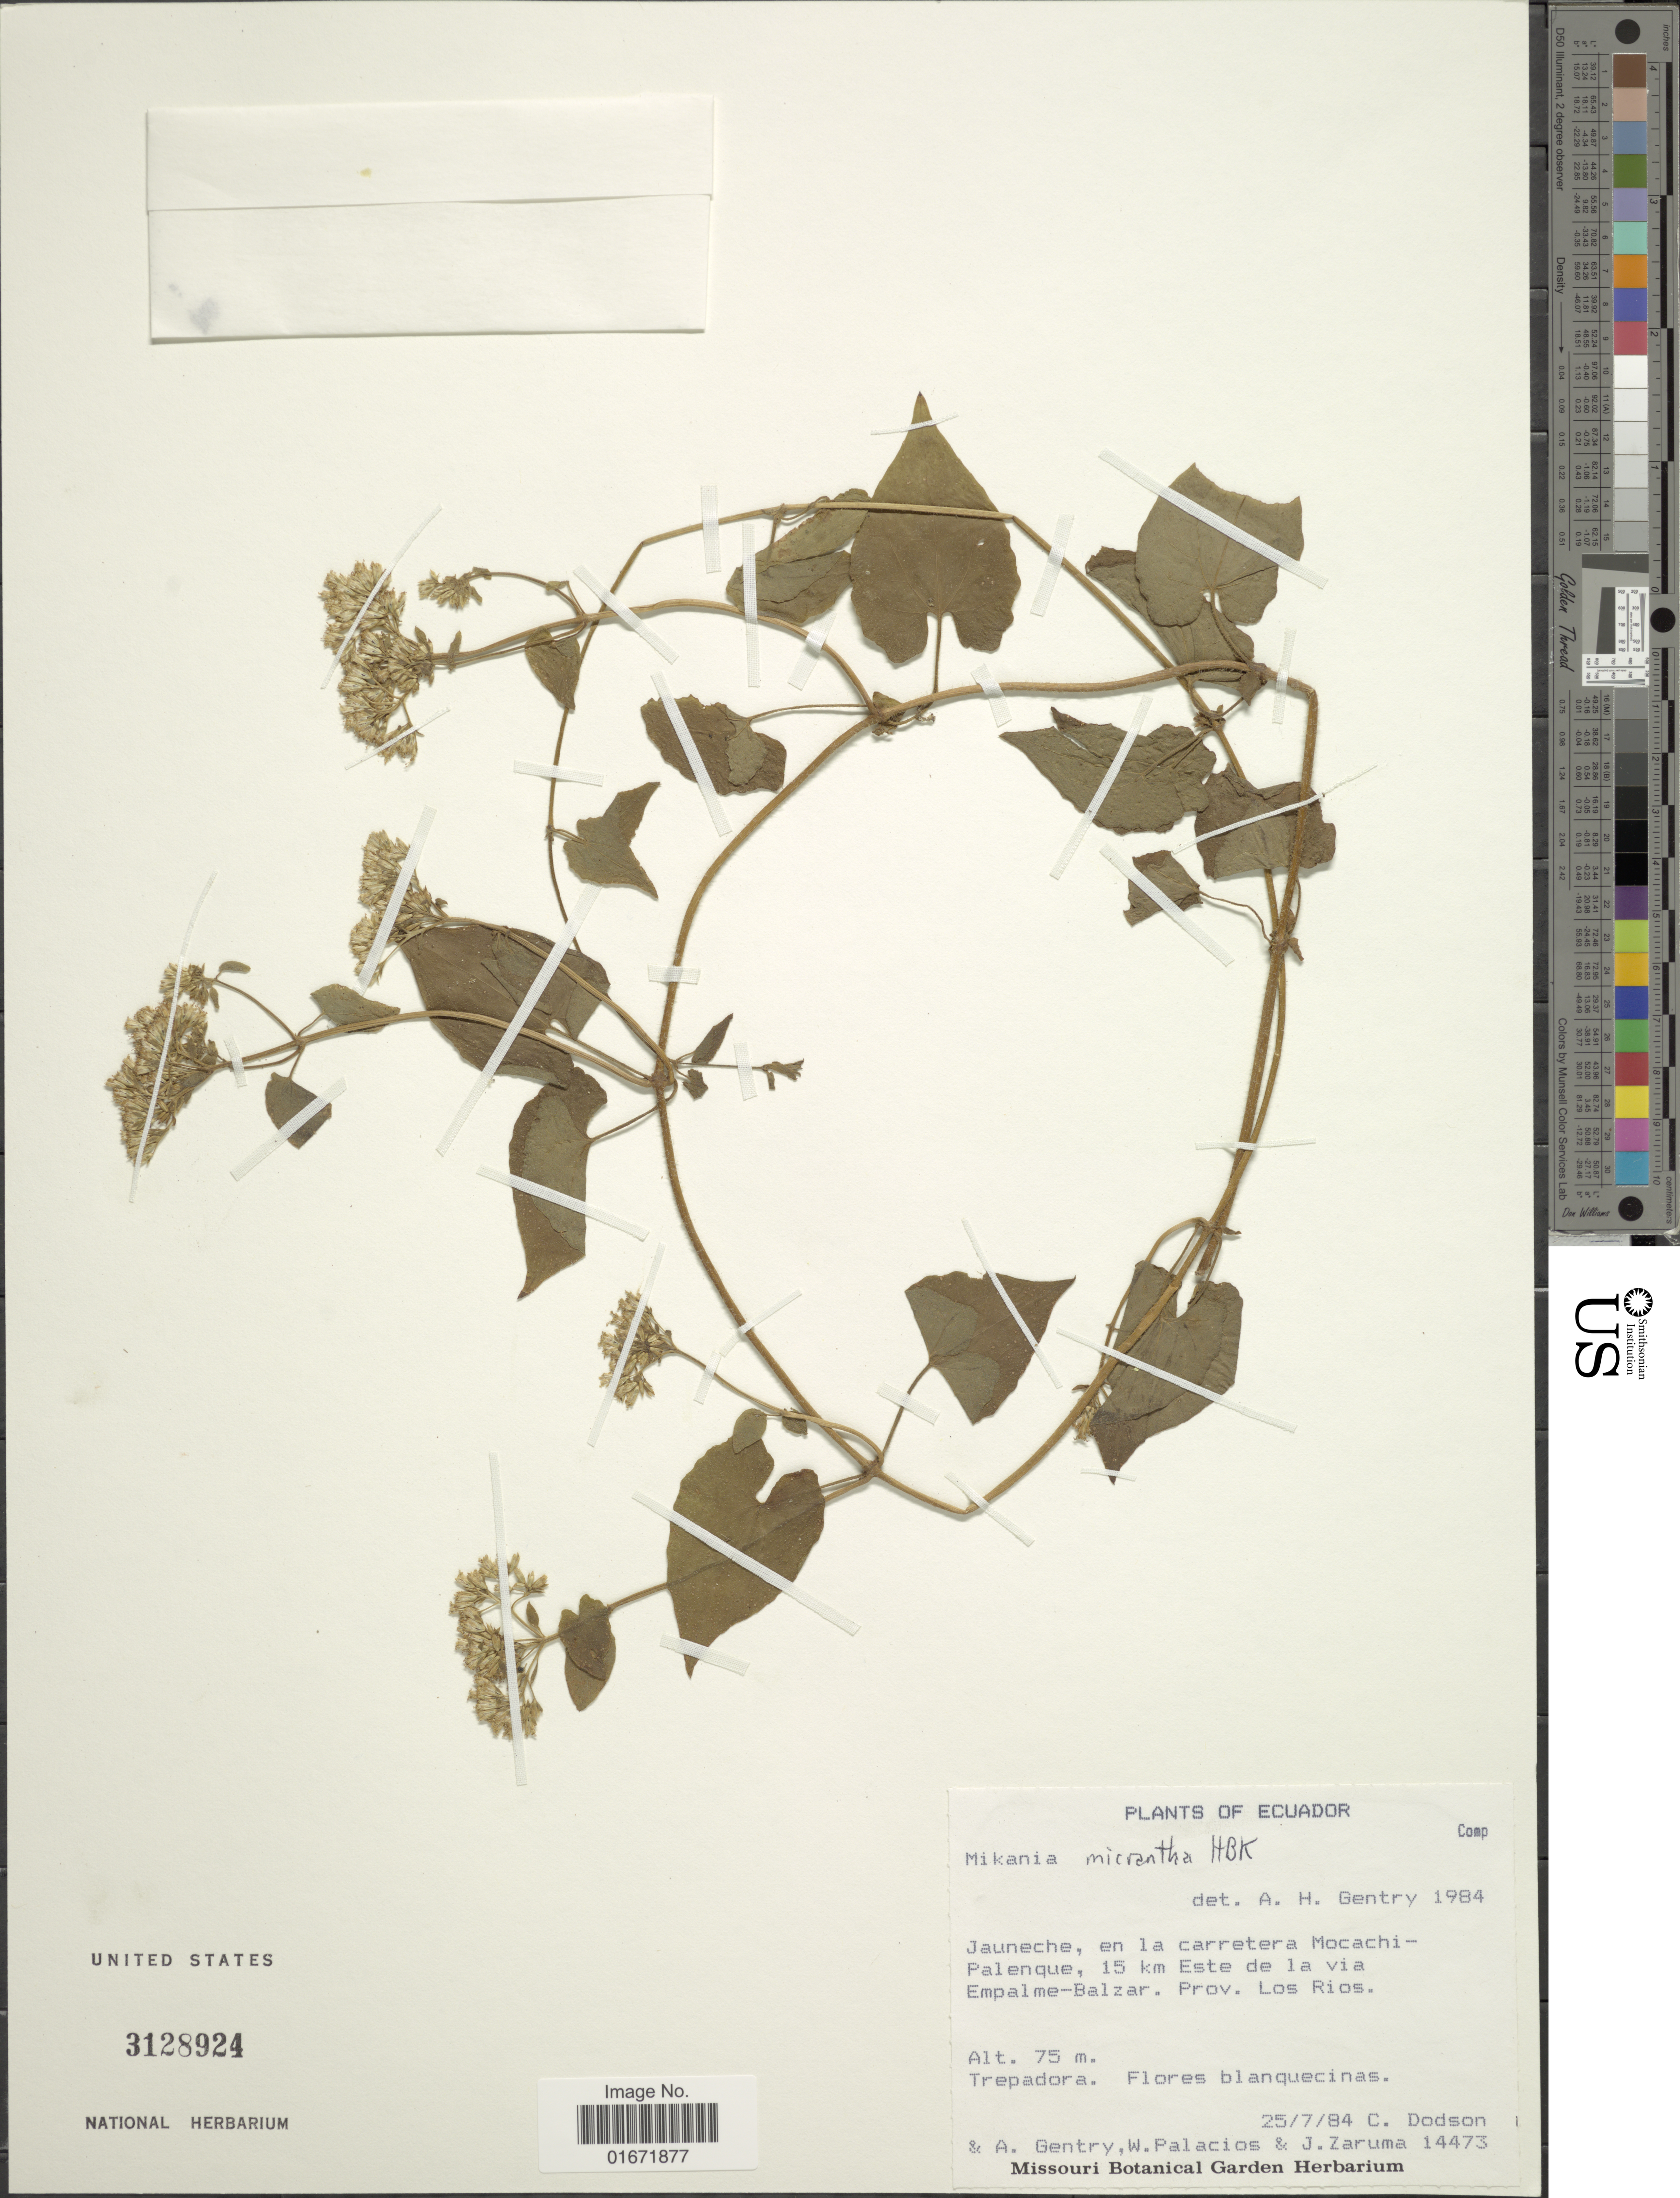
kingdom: Plantae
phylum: Tracheophyta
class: Magnoliopsida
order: Asterales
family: Asteraceae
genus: Mikania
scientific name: Mikania micrantha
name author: Kunth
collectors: C. Dodson, A. H. Gentry, W. Palacios & J. Zaruma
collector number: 14473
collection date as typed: Transcribed d/m/y: 25/7/84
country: Ecuador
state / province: Los Ríos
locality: Jauneche, en la carretera Mocachi-Palenque, 15 km Este de la via Empalme-Balzar. Prov. Los Rios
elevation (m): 75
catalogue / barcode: US 3128924